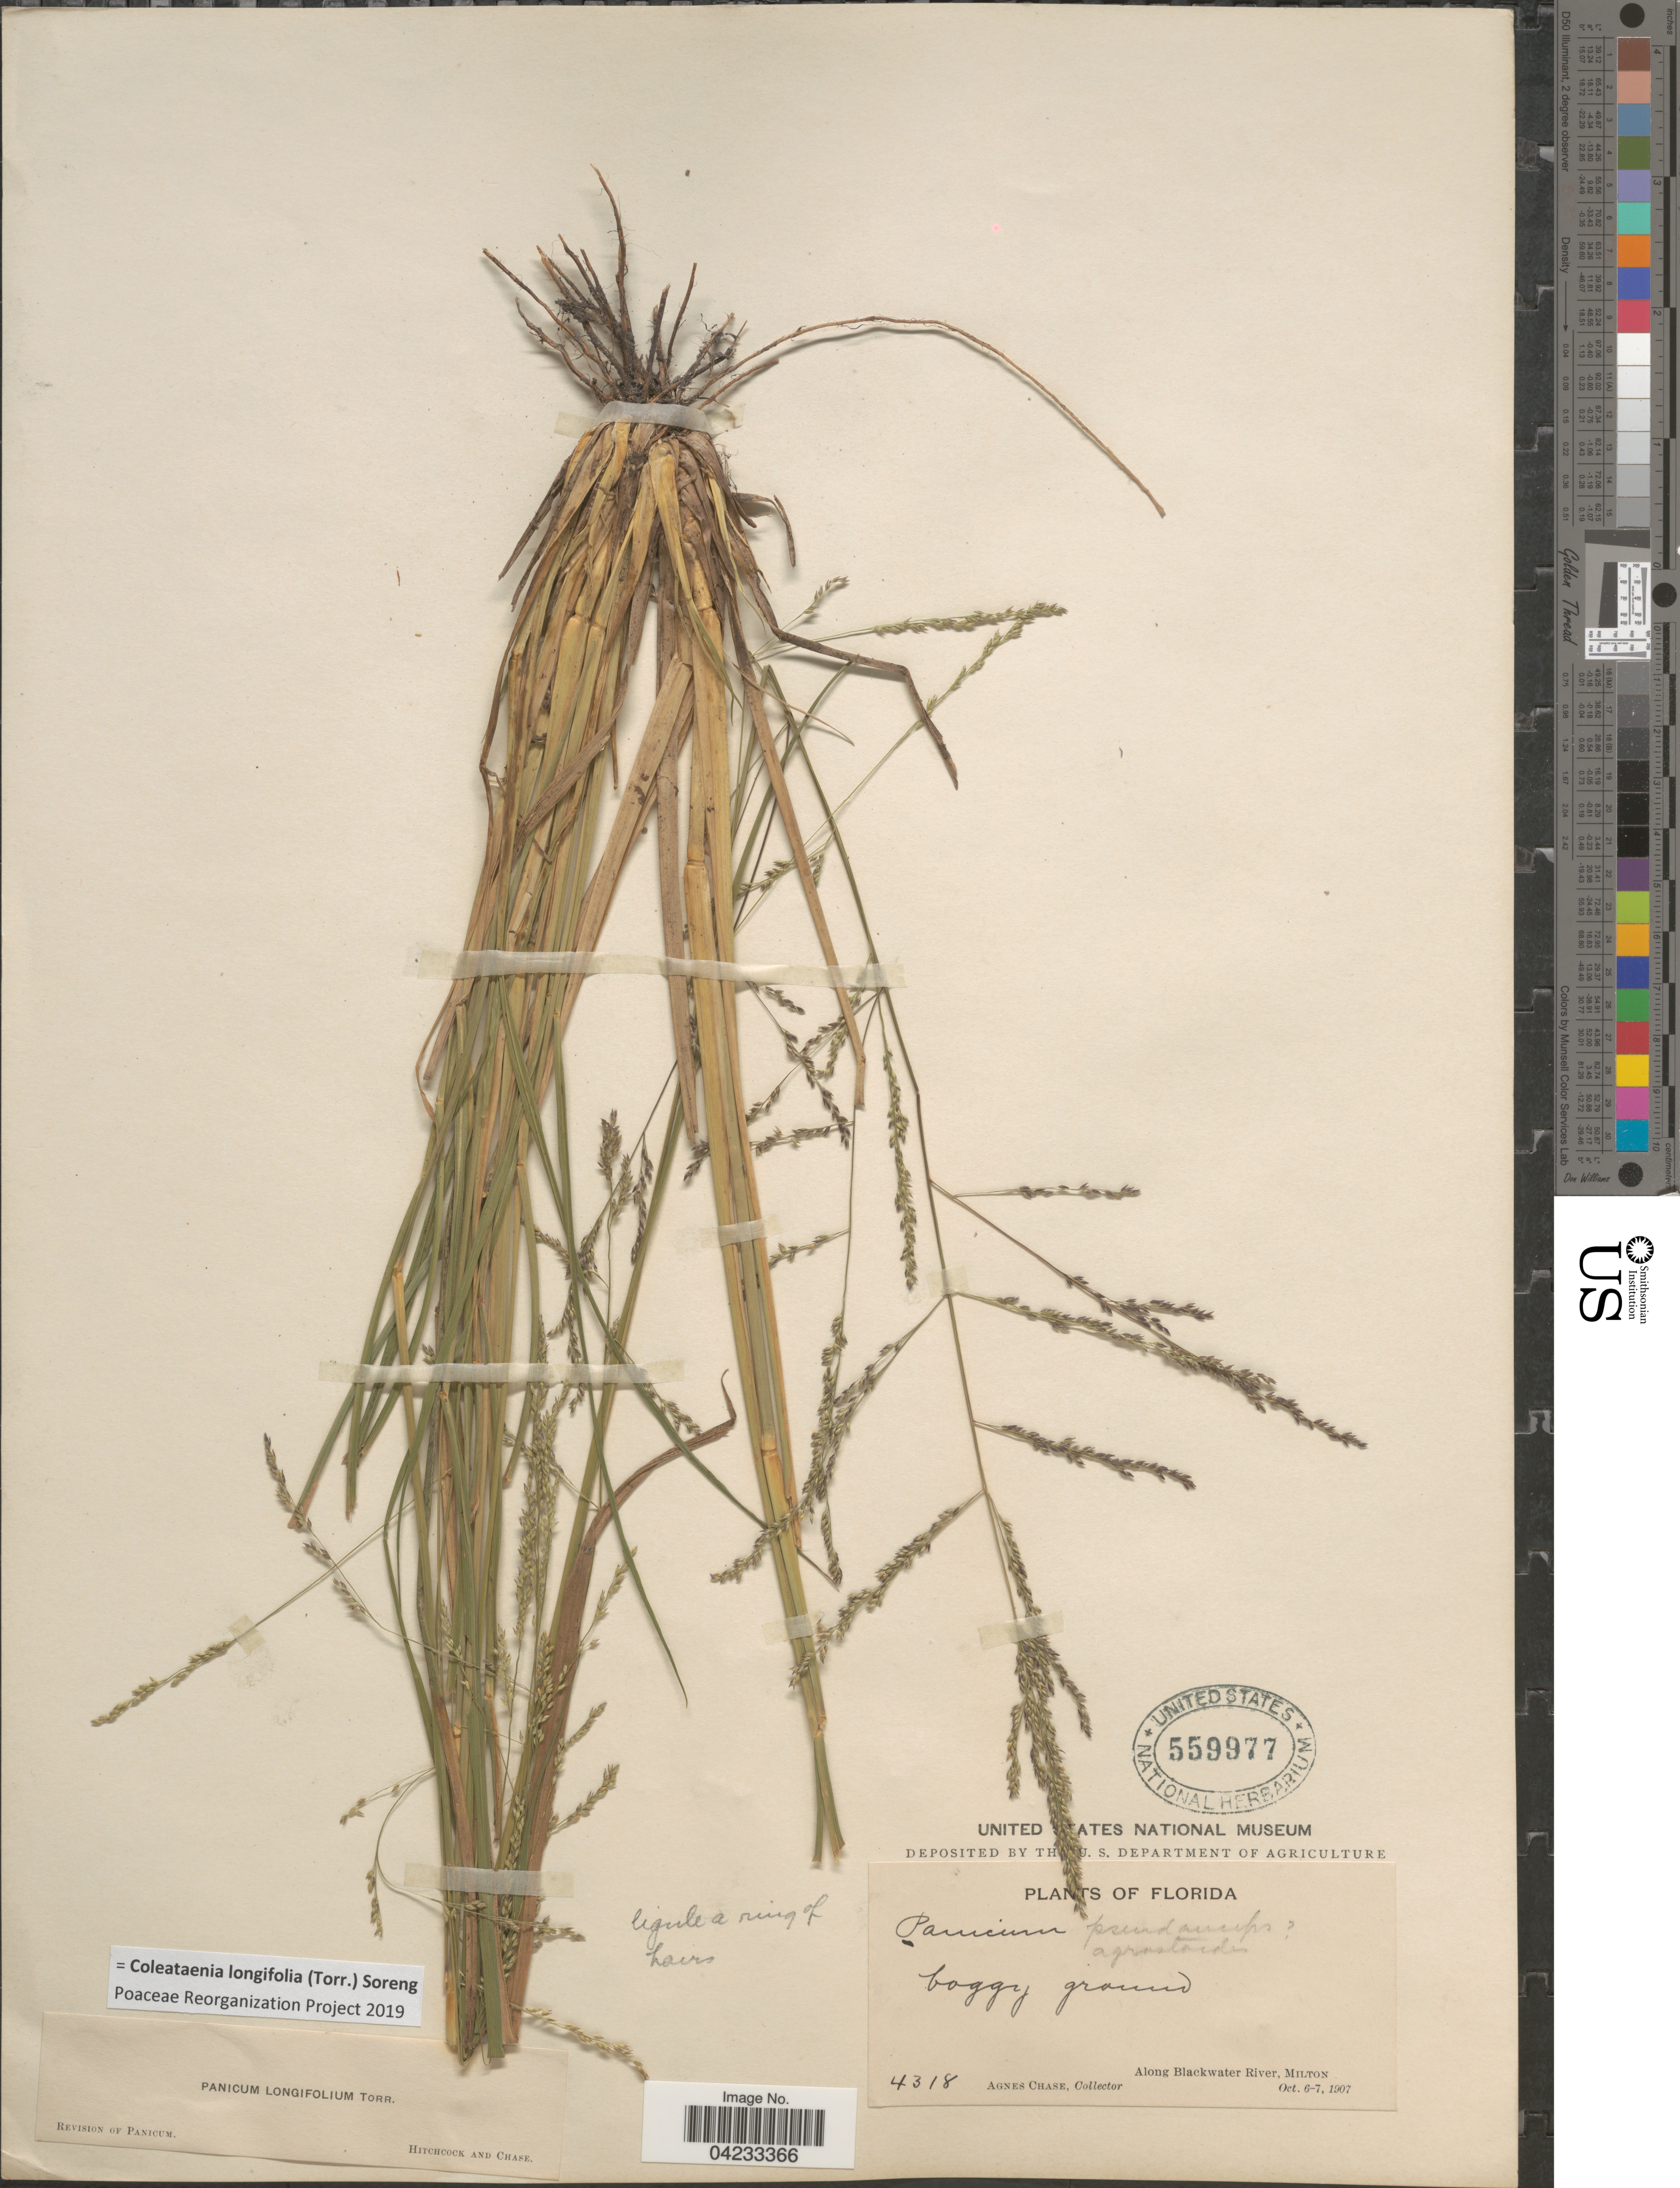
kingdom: Plantae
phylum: Tracheophyta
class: Liliopsida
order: Poales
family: Poaceae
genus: Coleataenia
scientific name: Coleataenia longifolia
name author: (Torr.) Soreng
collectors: A. Chase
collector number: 4318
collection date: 1907-10-06/1907-10-07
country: United States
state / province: Florida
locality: Boggy ground. Along Blackwater River, Milton.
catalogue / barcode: US 559977